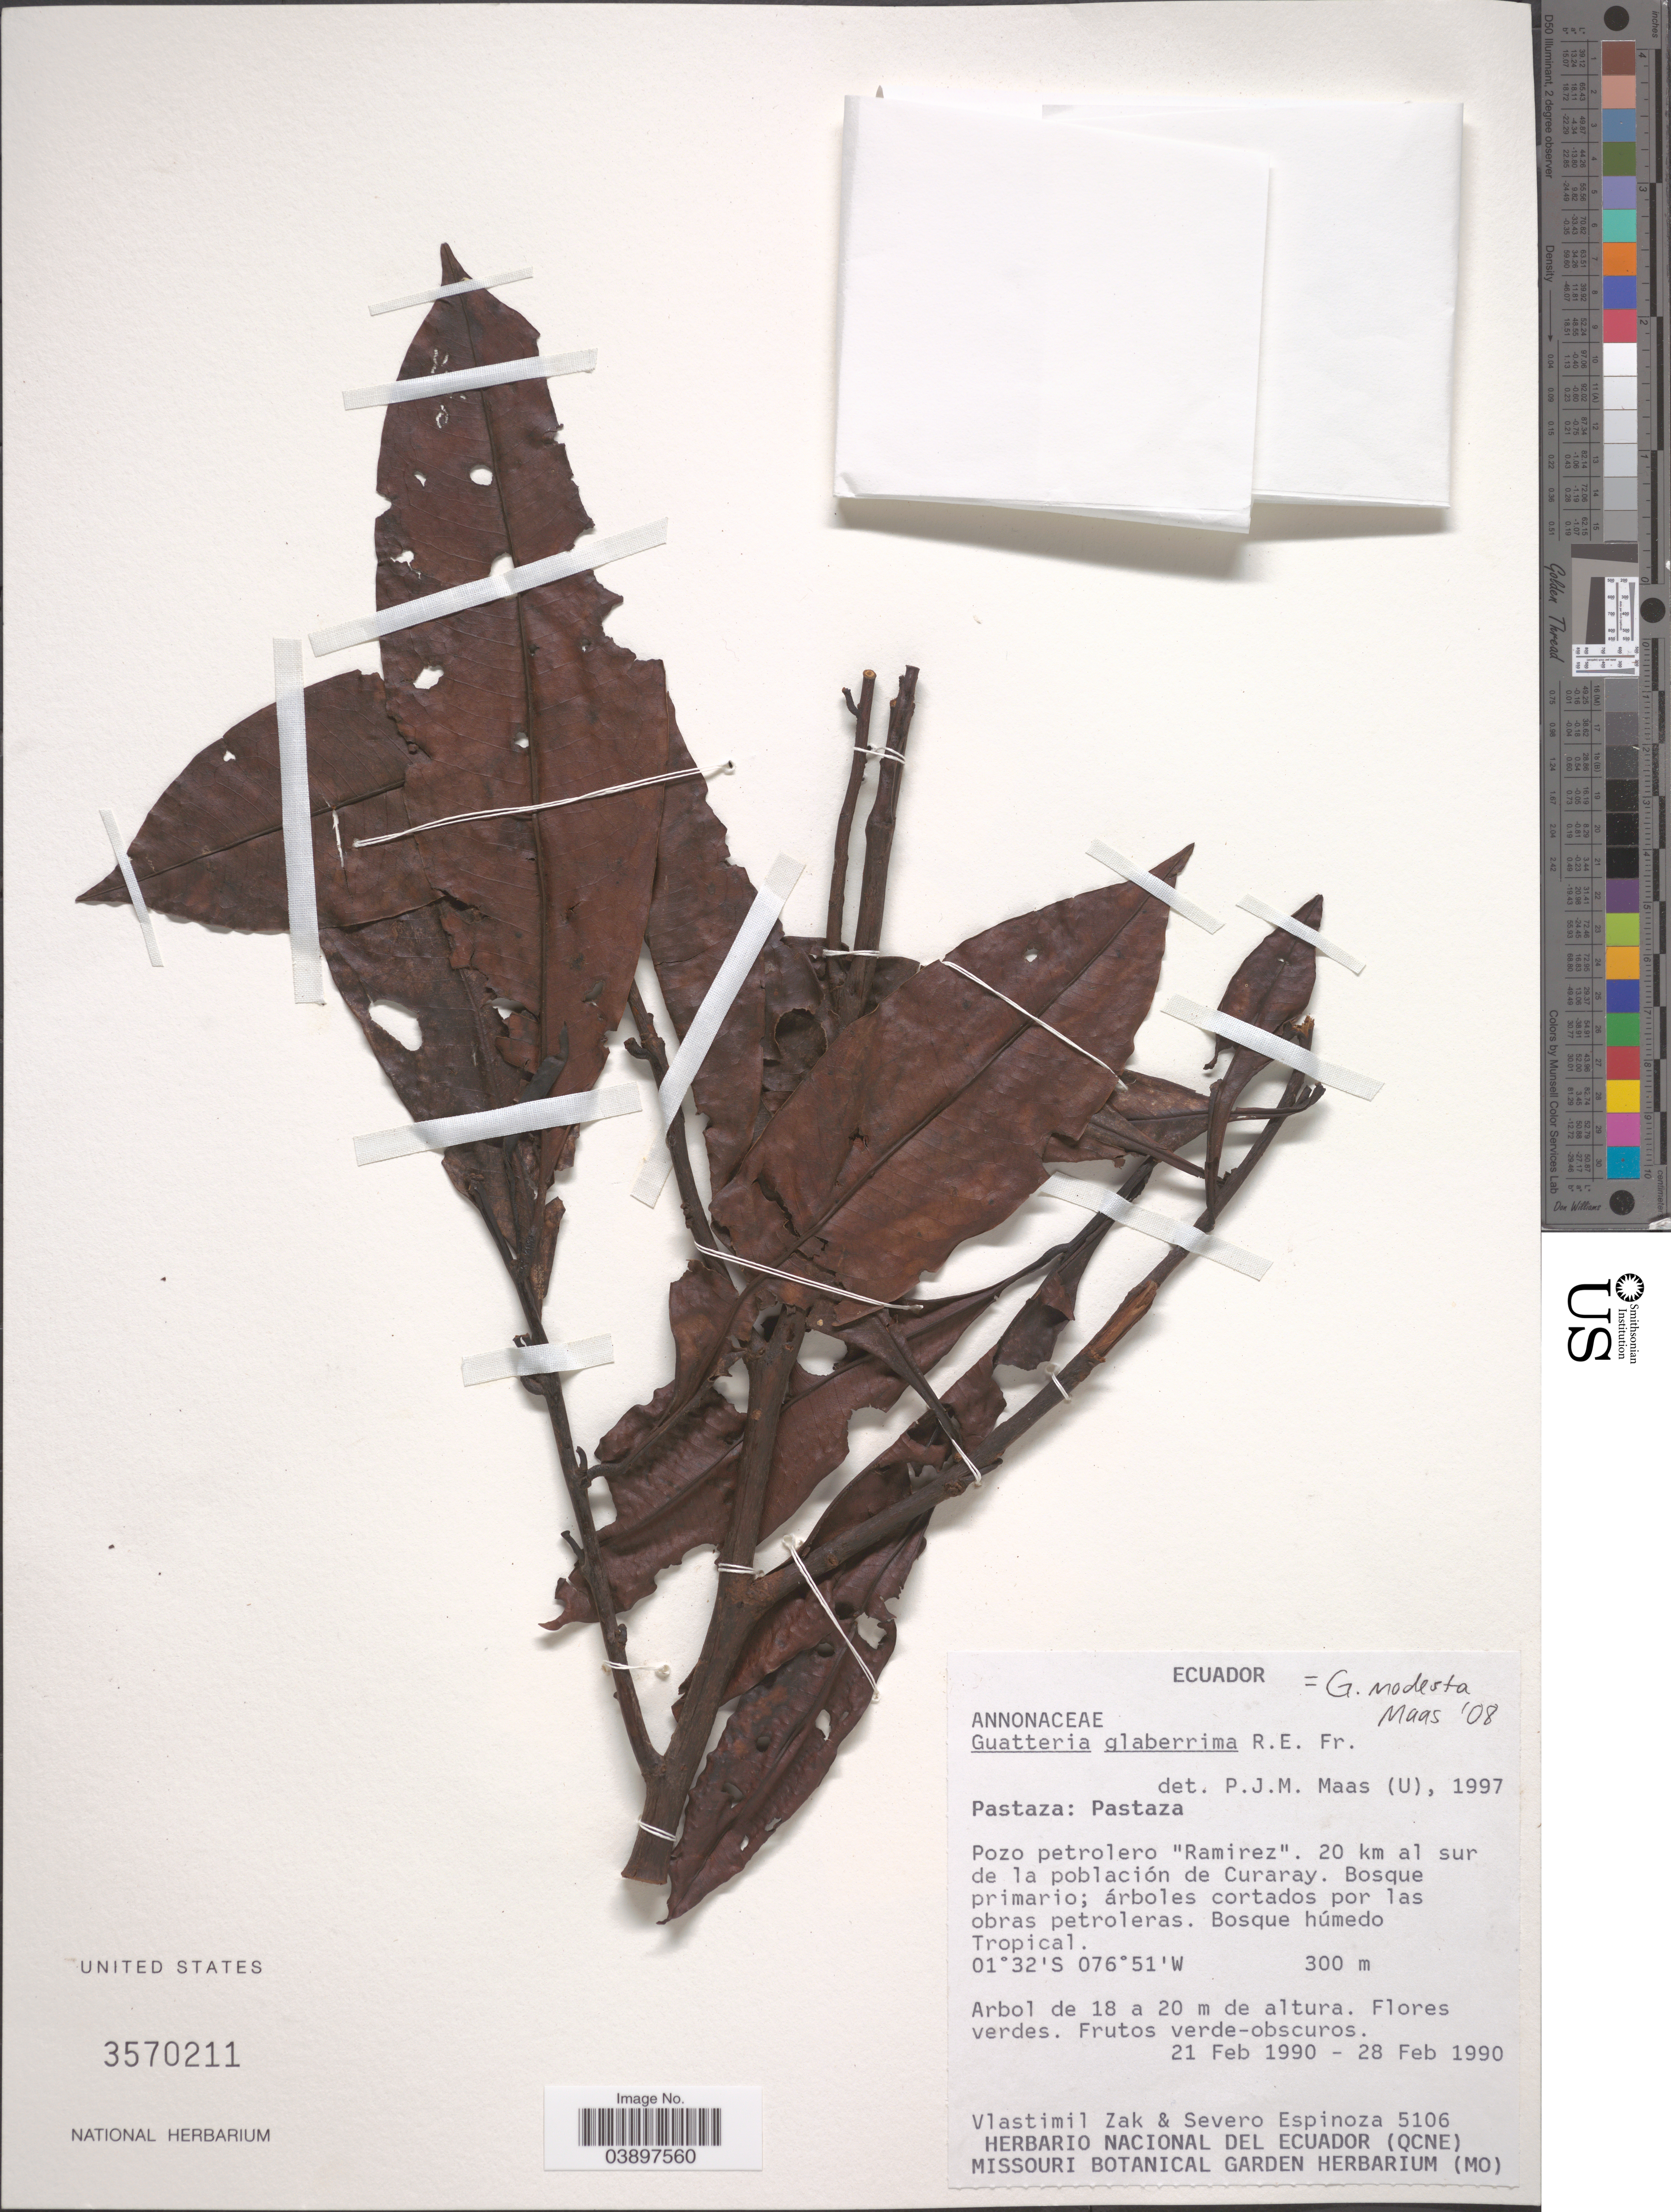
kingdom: Plantae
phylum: Tracheophyta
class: Magnoliopsida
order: Magnoliales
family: Annonaceae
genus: Guatteria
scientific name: Guatteria modesta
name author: Diels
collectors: V. Zak & S. Espinoza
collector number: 5106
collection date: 1990-02-21/1990-02-28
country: Ecuador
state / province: Pastaza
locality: Pastaza. Pozo petrolero 'Ramirez'. 20 km al sur de la población de Curaray.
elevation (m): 300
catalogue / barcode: US 3570211